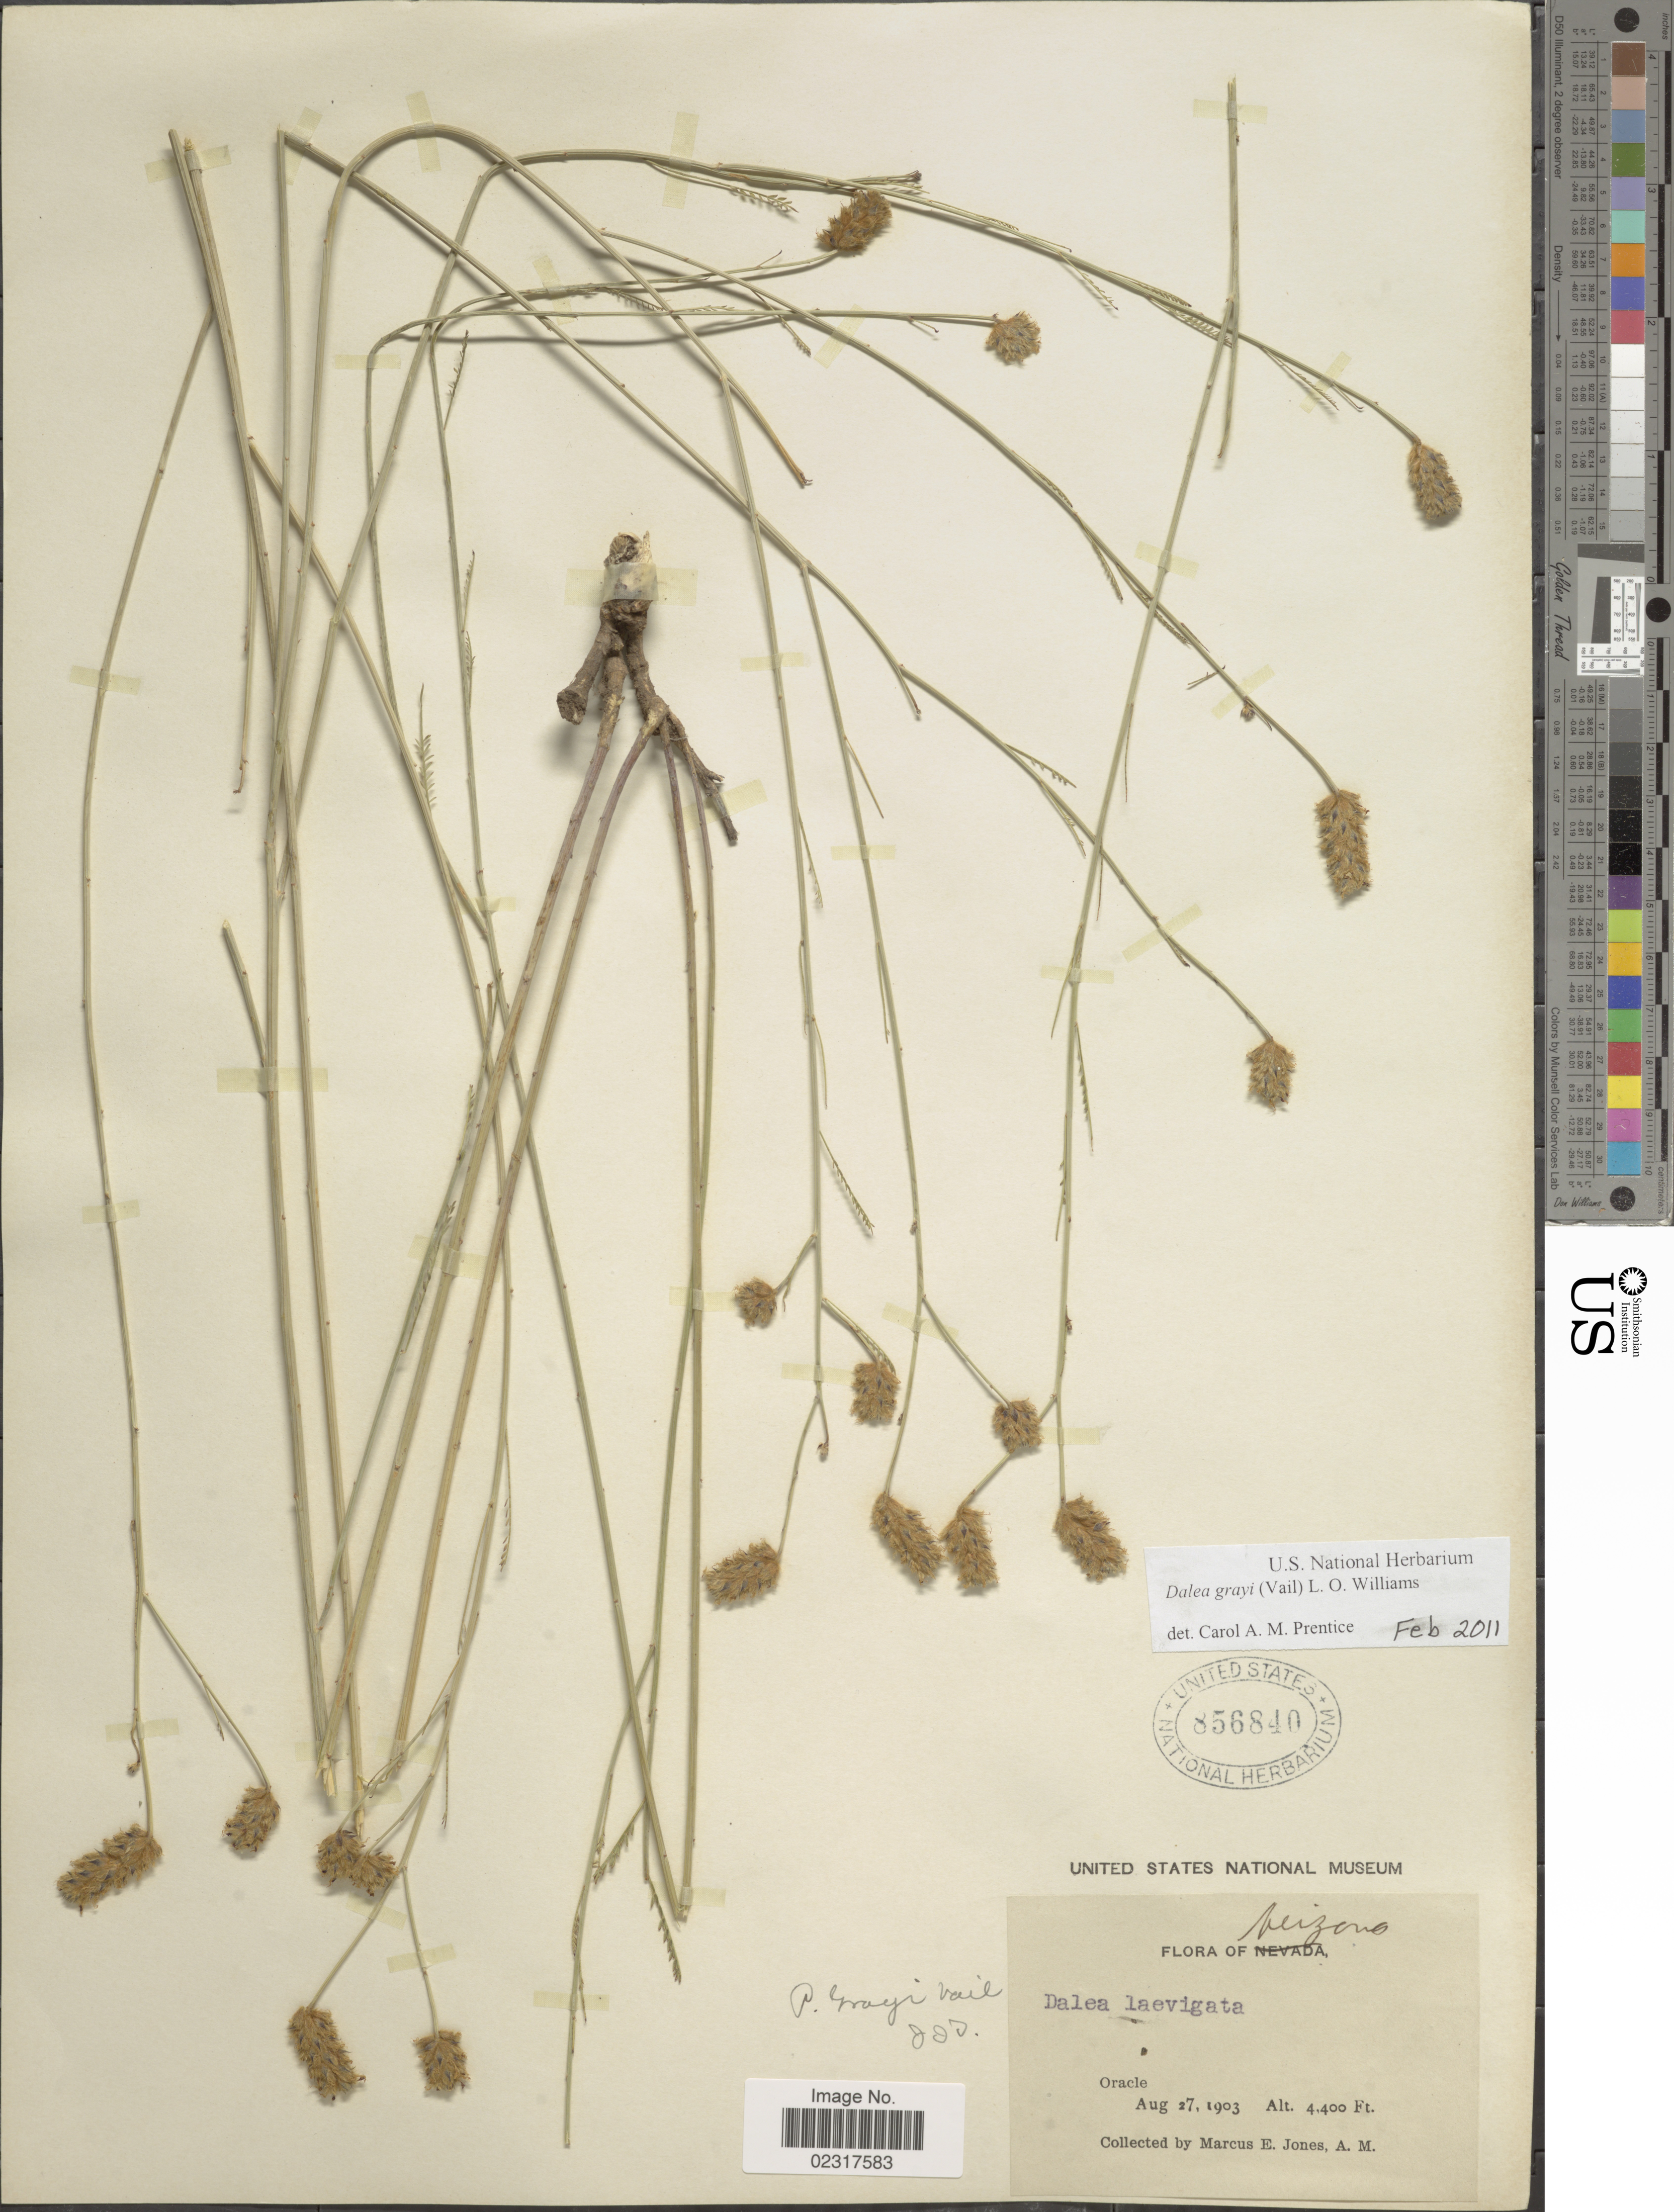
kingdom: Plantae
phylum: Tracheophyta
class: Magnoliopsida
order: Fabales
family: Fabaceae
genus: Dalea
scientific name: Dalea grayi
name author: (Vail) L.O. Williams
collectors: M. E. Jones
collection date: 1903-08-27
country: United States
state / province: Arizona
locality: Oracle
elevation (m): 1341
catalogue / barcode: US 856840